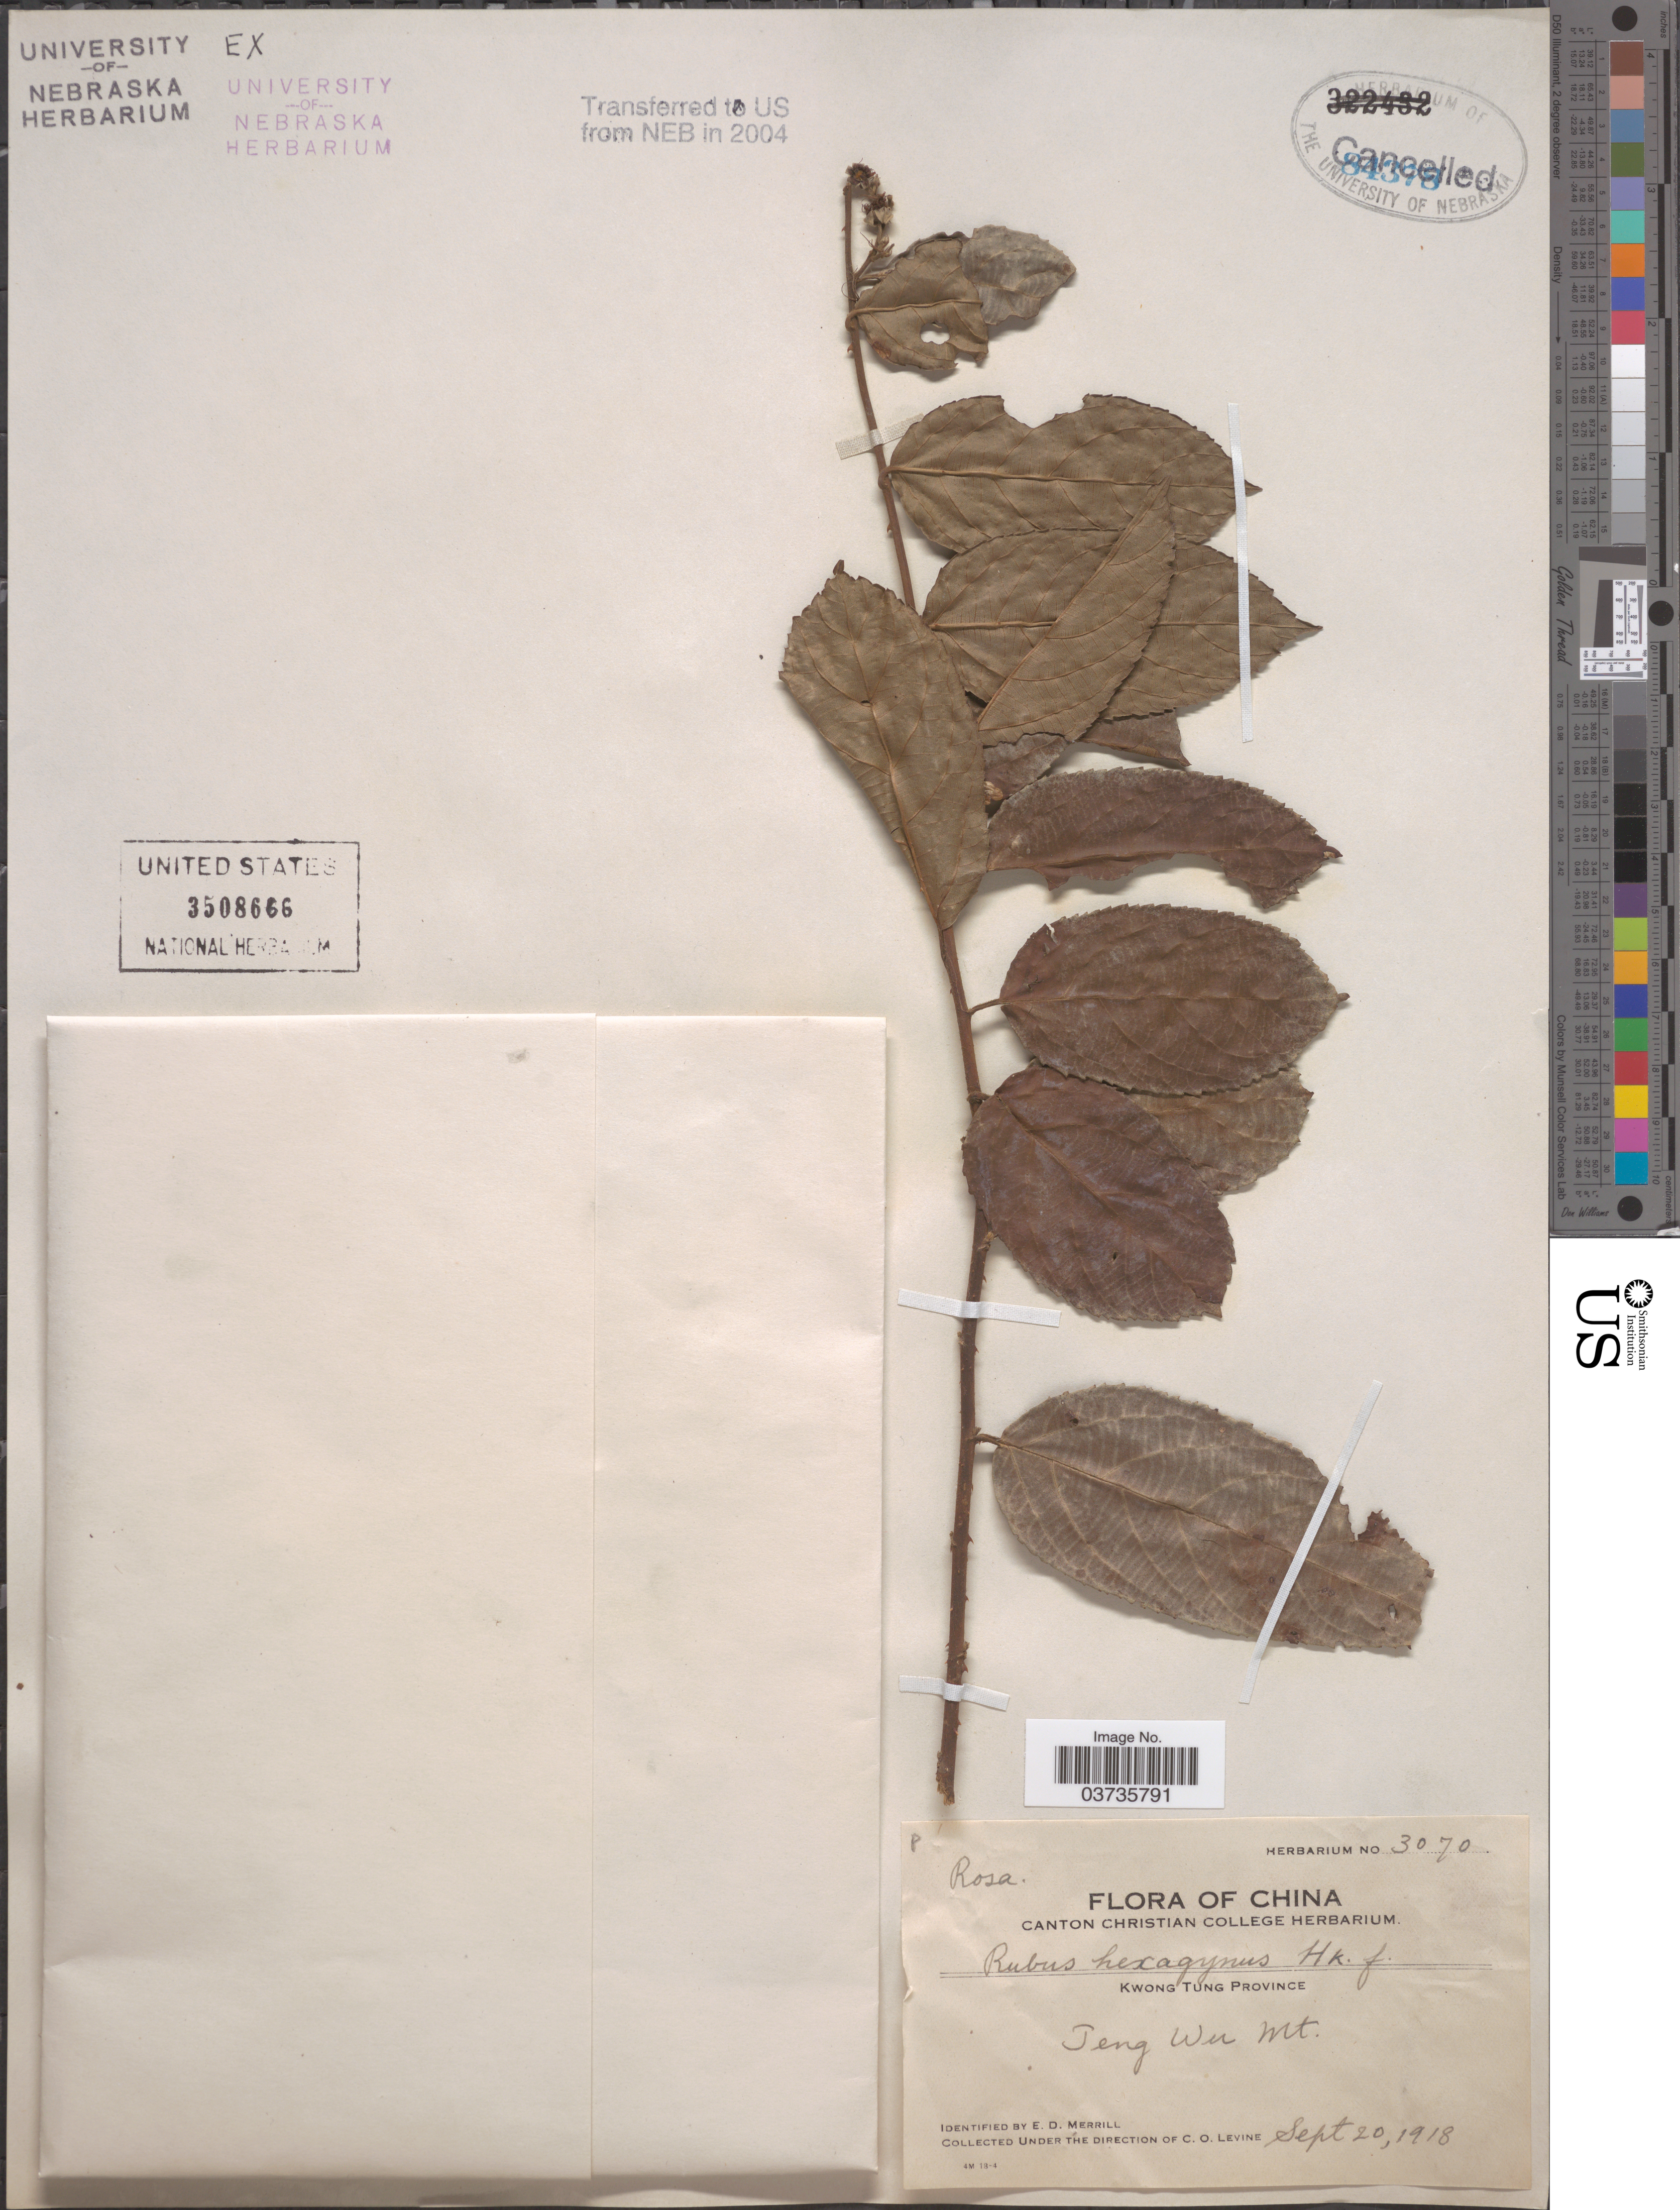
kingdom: Plantae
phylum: Tracheophyta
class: Magnoliopsida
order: Rosales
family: Rosaceae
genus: Rubus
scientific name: Rubus hexagynus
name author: Roxb.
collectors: C. O. Levine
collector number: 3070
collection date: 1918-09-20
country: China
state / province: Guangdong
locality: Kwong Tung Province, Teng Wu Mt.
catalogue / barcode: US 3508666